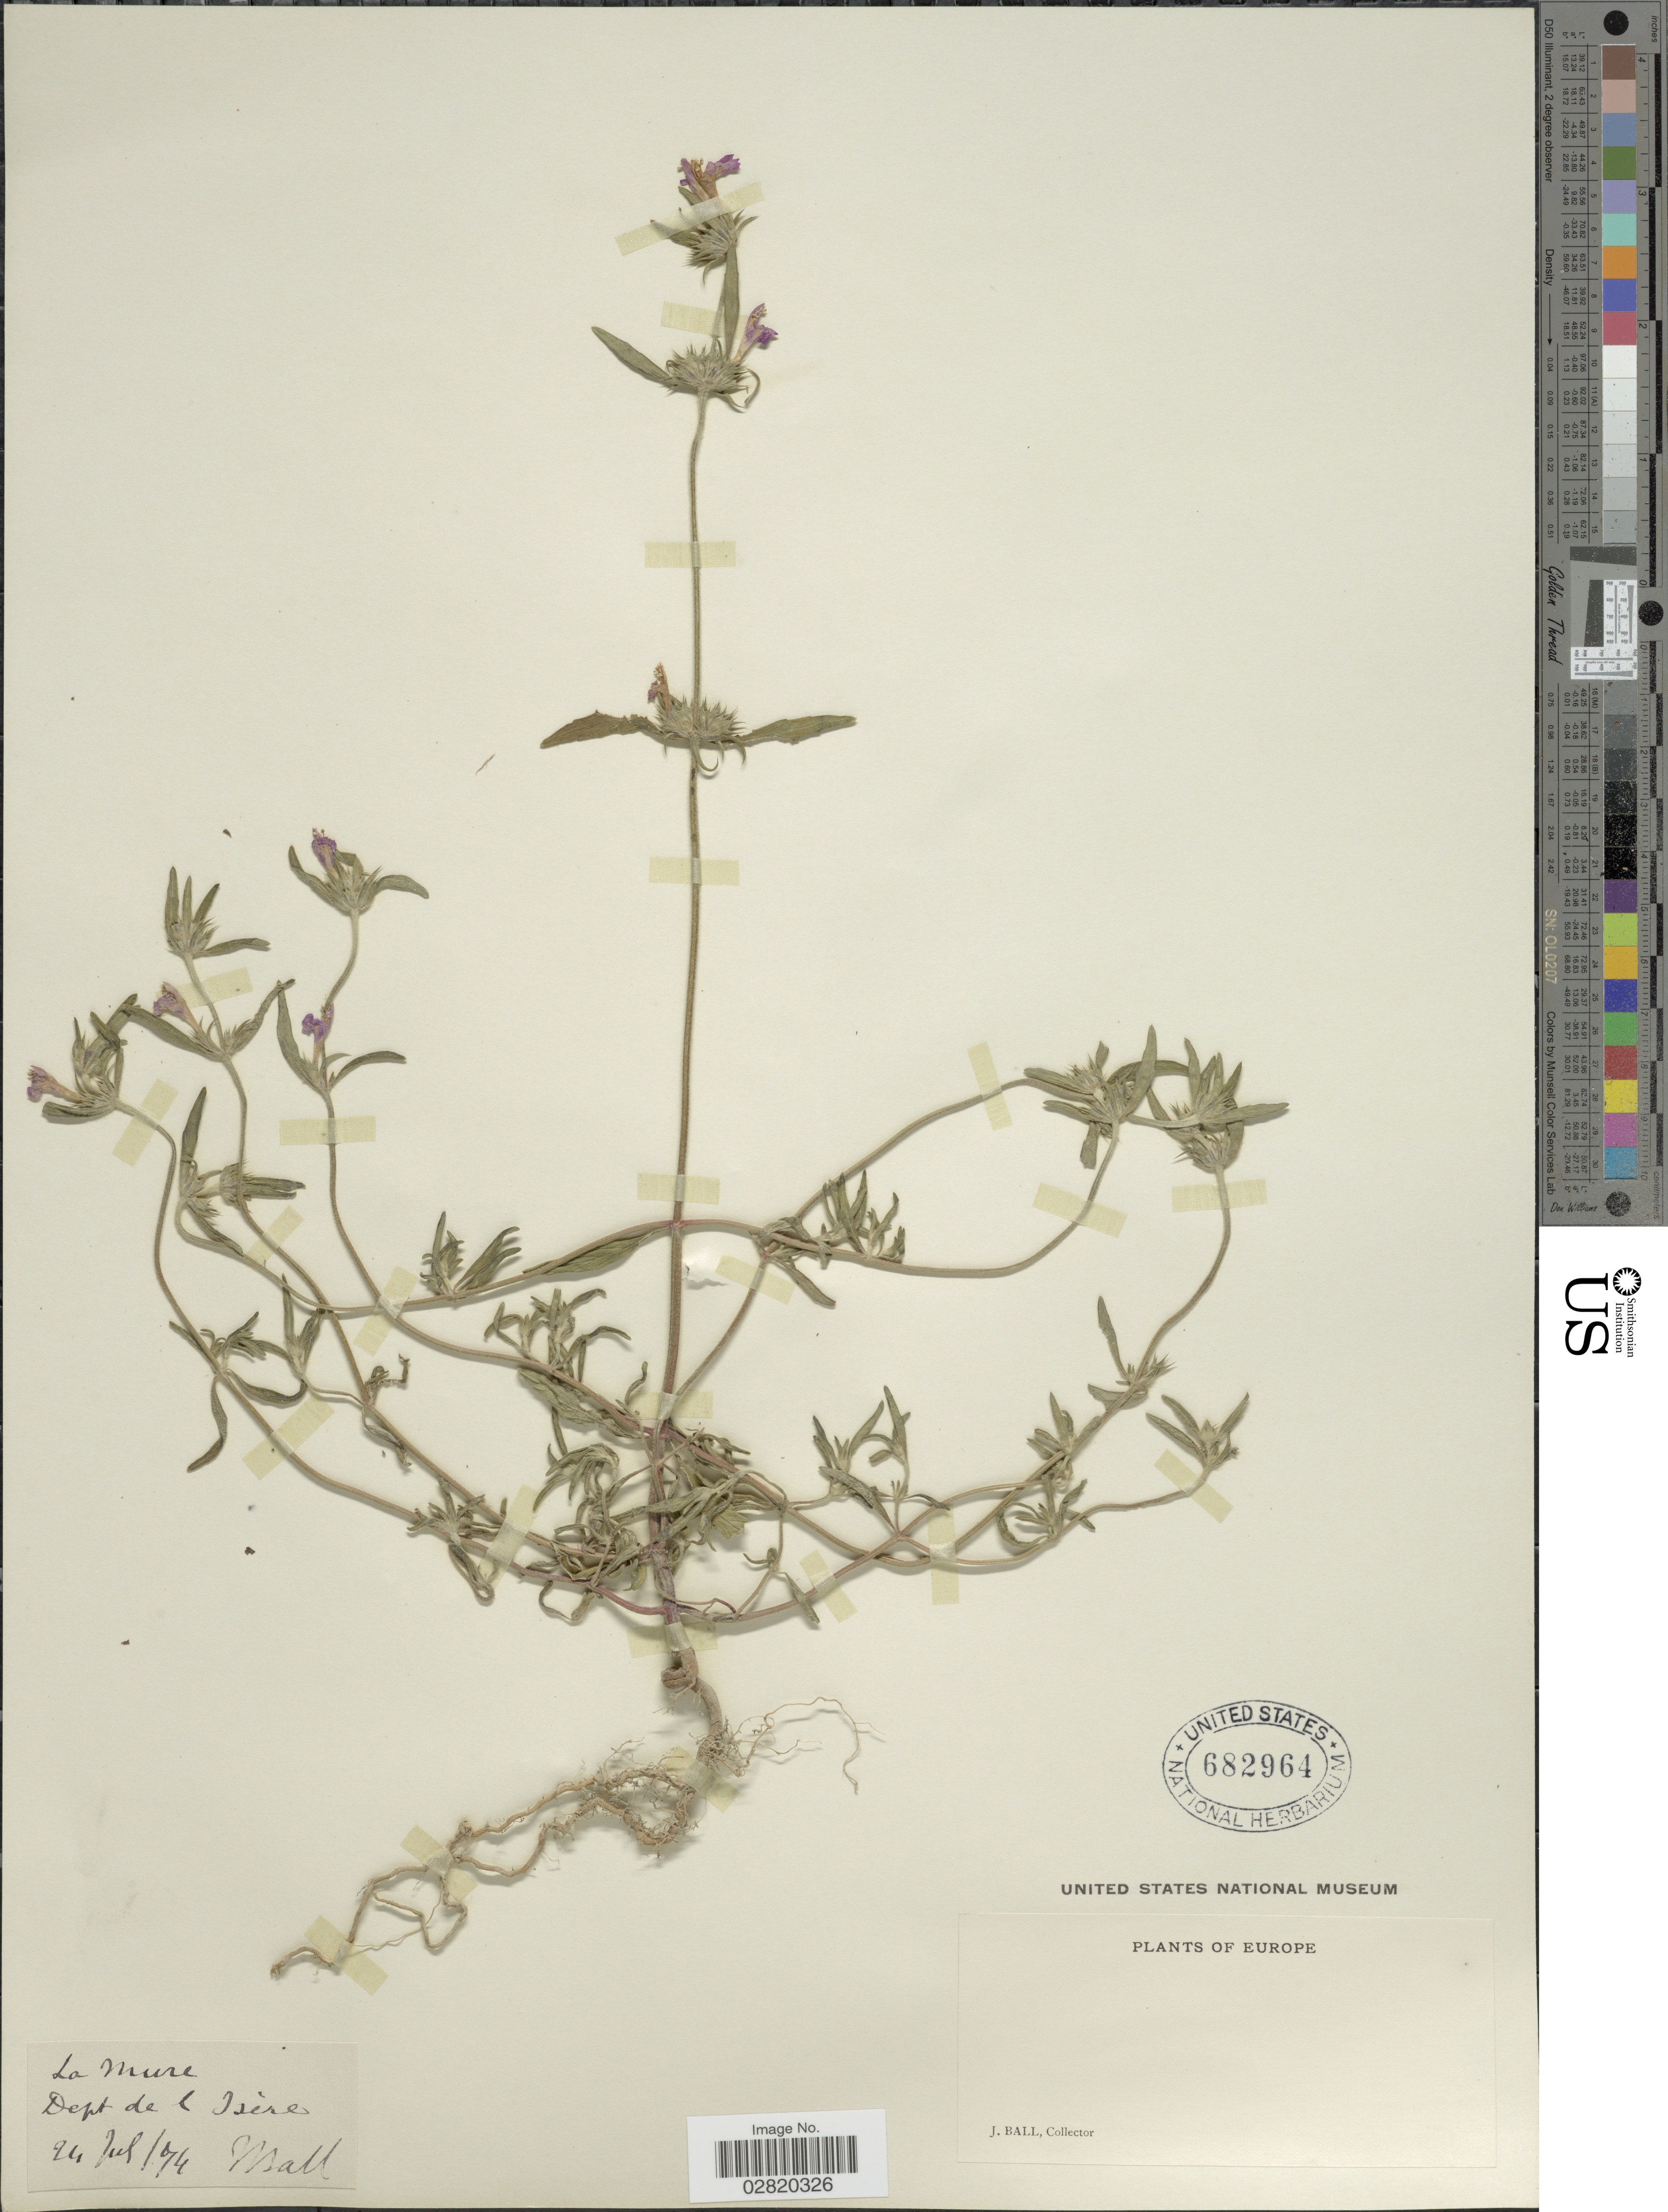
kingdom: Plantae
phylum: Tracheophyta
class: Magnoliopsida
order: Lamiales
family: Lamiaceae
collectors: J. Ball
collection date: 1874-07-24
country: France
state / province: Auvergne-Rhône-Alpes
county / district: Isère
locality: La Mure. Dept. de l'Isère. Europe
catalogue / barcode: US 682964